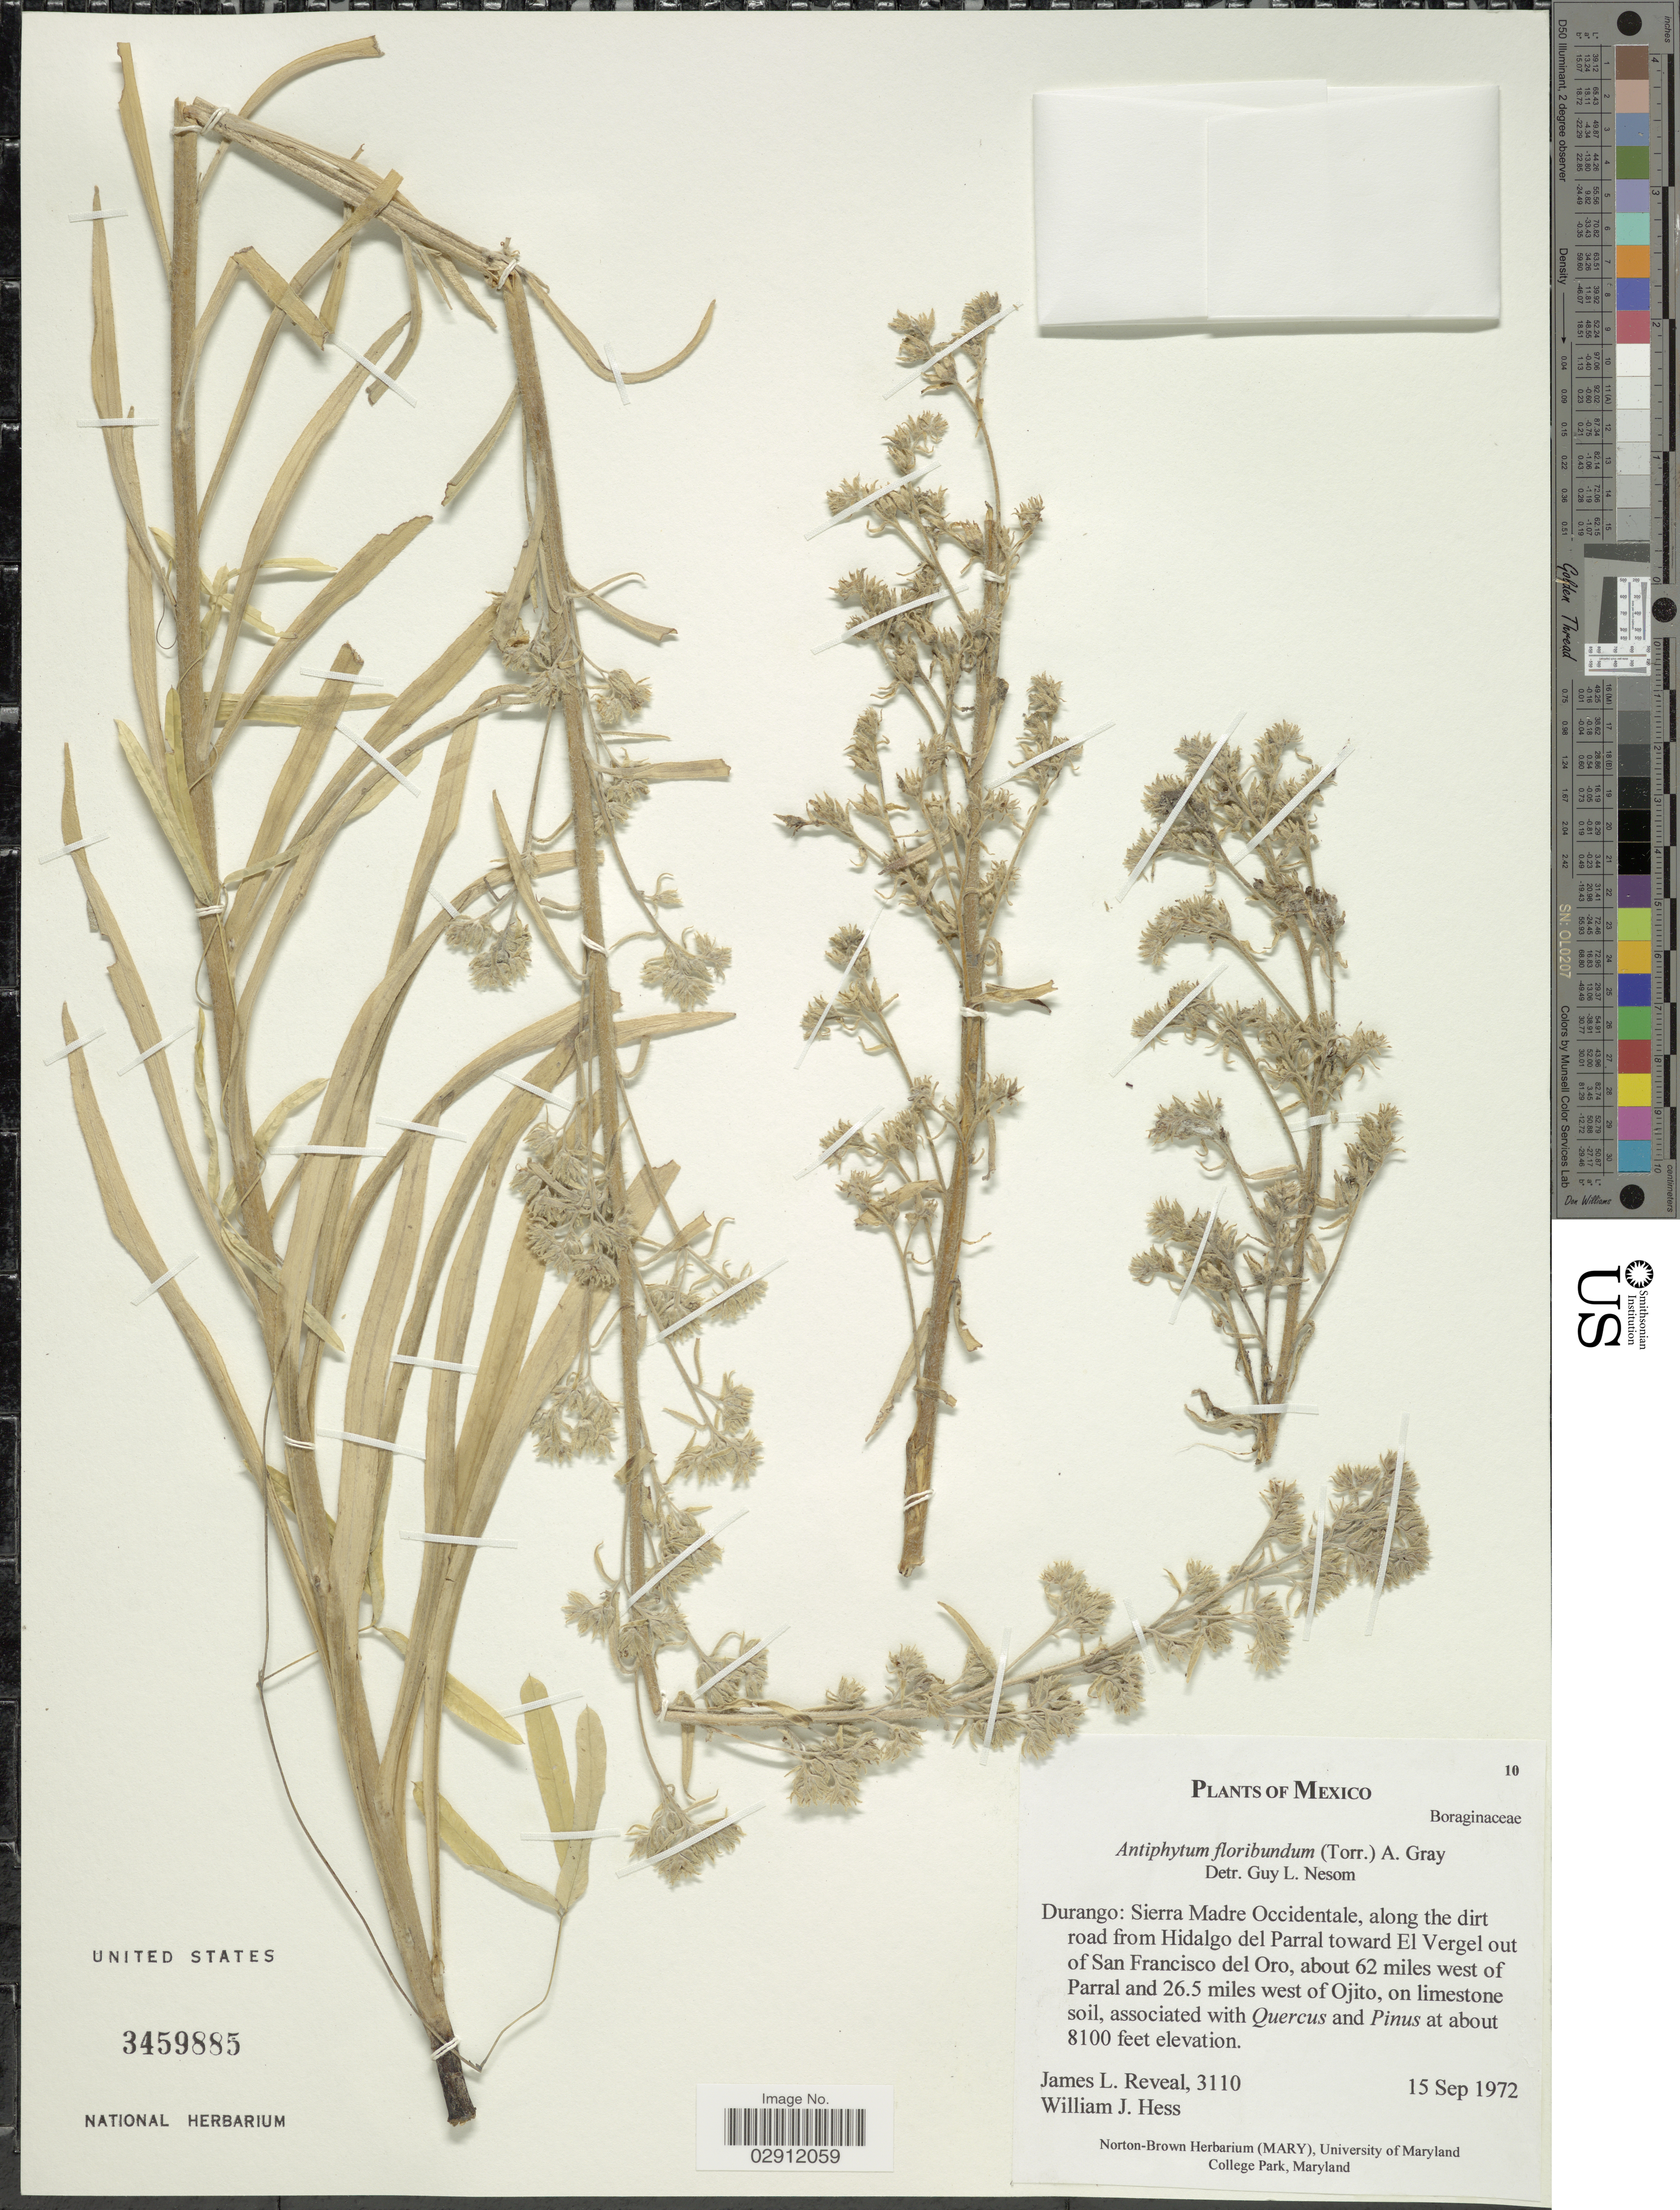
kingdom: Plantae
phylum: Tracheophyta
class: Magnoliopsida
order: Boraginales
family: Boraginaceae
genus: Antiphytum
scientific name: Antiphytum floribundum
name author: (Torr.) A. Gray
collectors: J. L. Reveal & W. Hess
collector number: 3110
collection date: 1972-09-15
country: Mexico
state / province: Durango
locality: Sierra Madre Occidentale, along the dirt road from Hidalgo del Parral toward El Vergel out of San Francisco del Oro, about 62 miles west of Parral and 26.5 miles west of Ojito.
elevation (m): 2469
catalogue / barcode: US 3459885